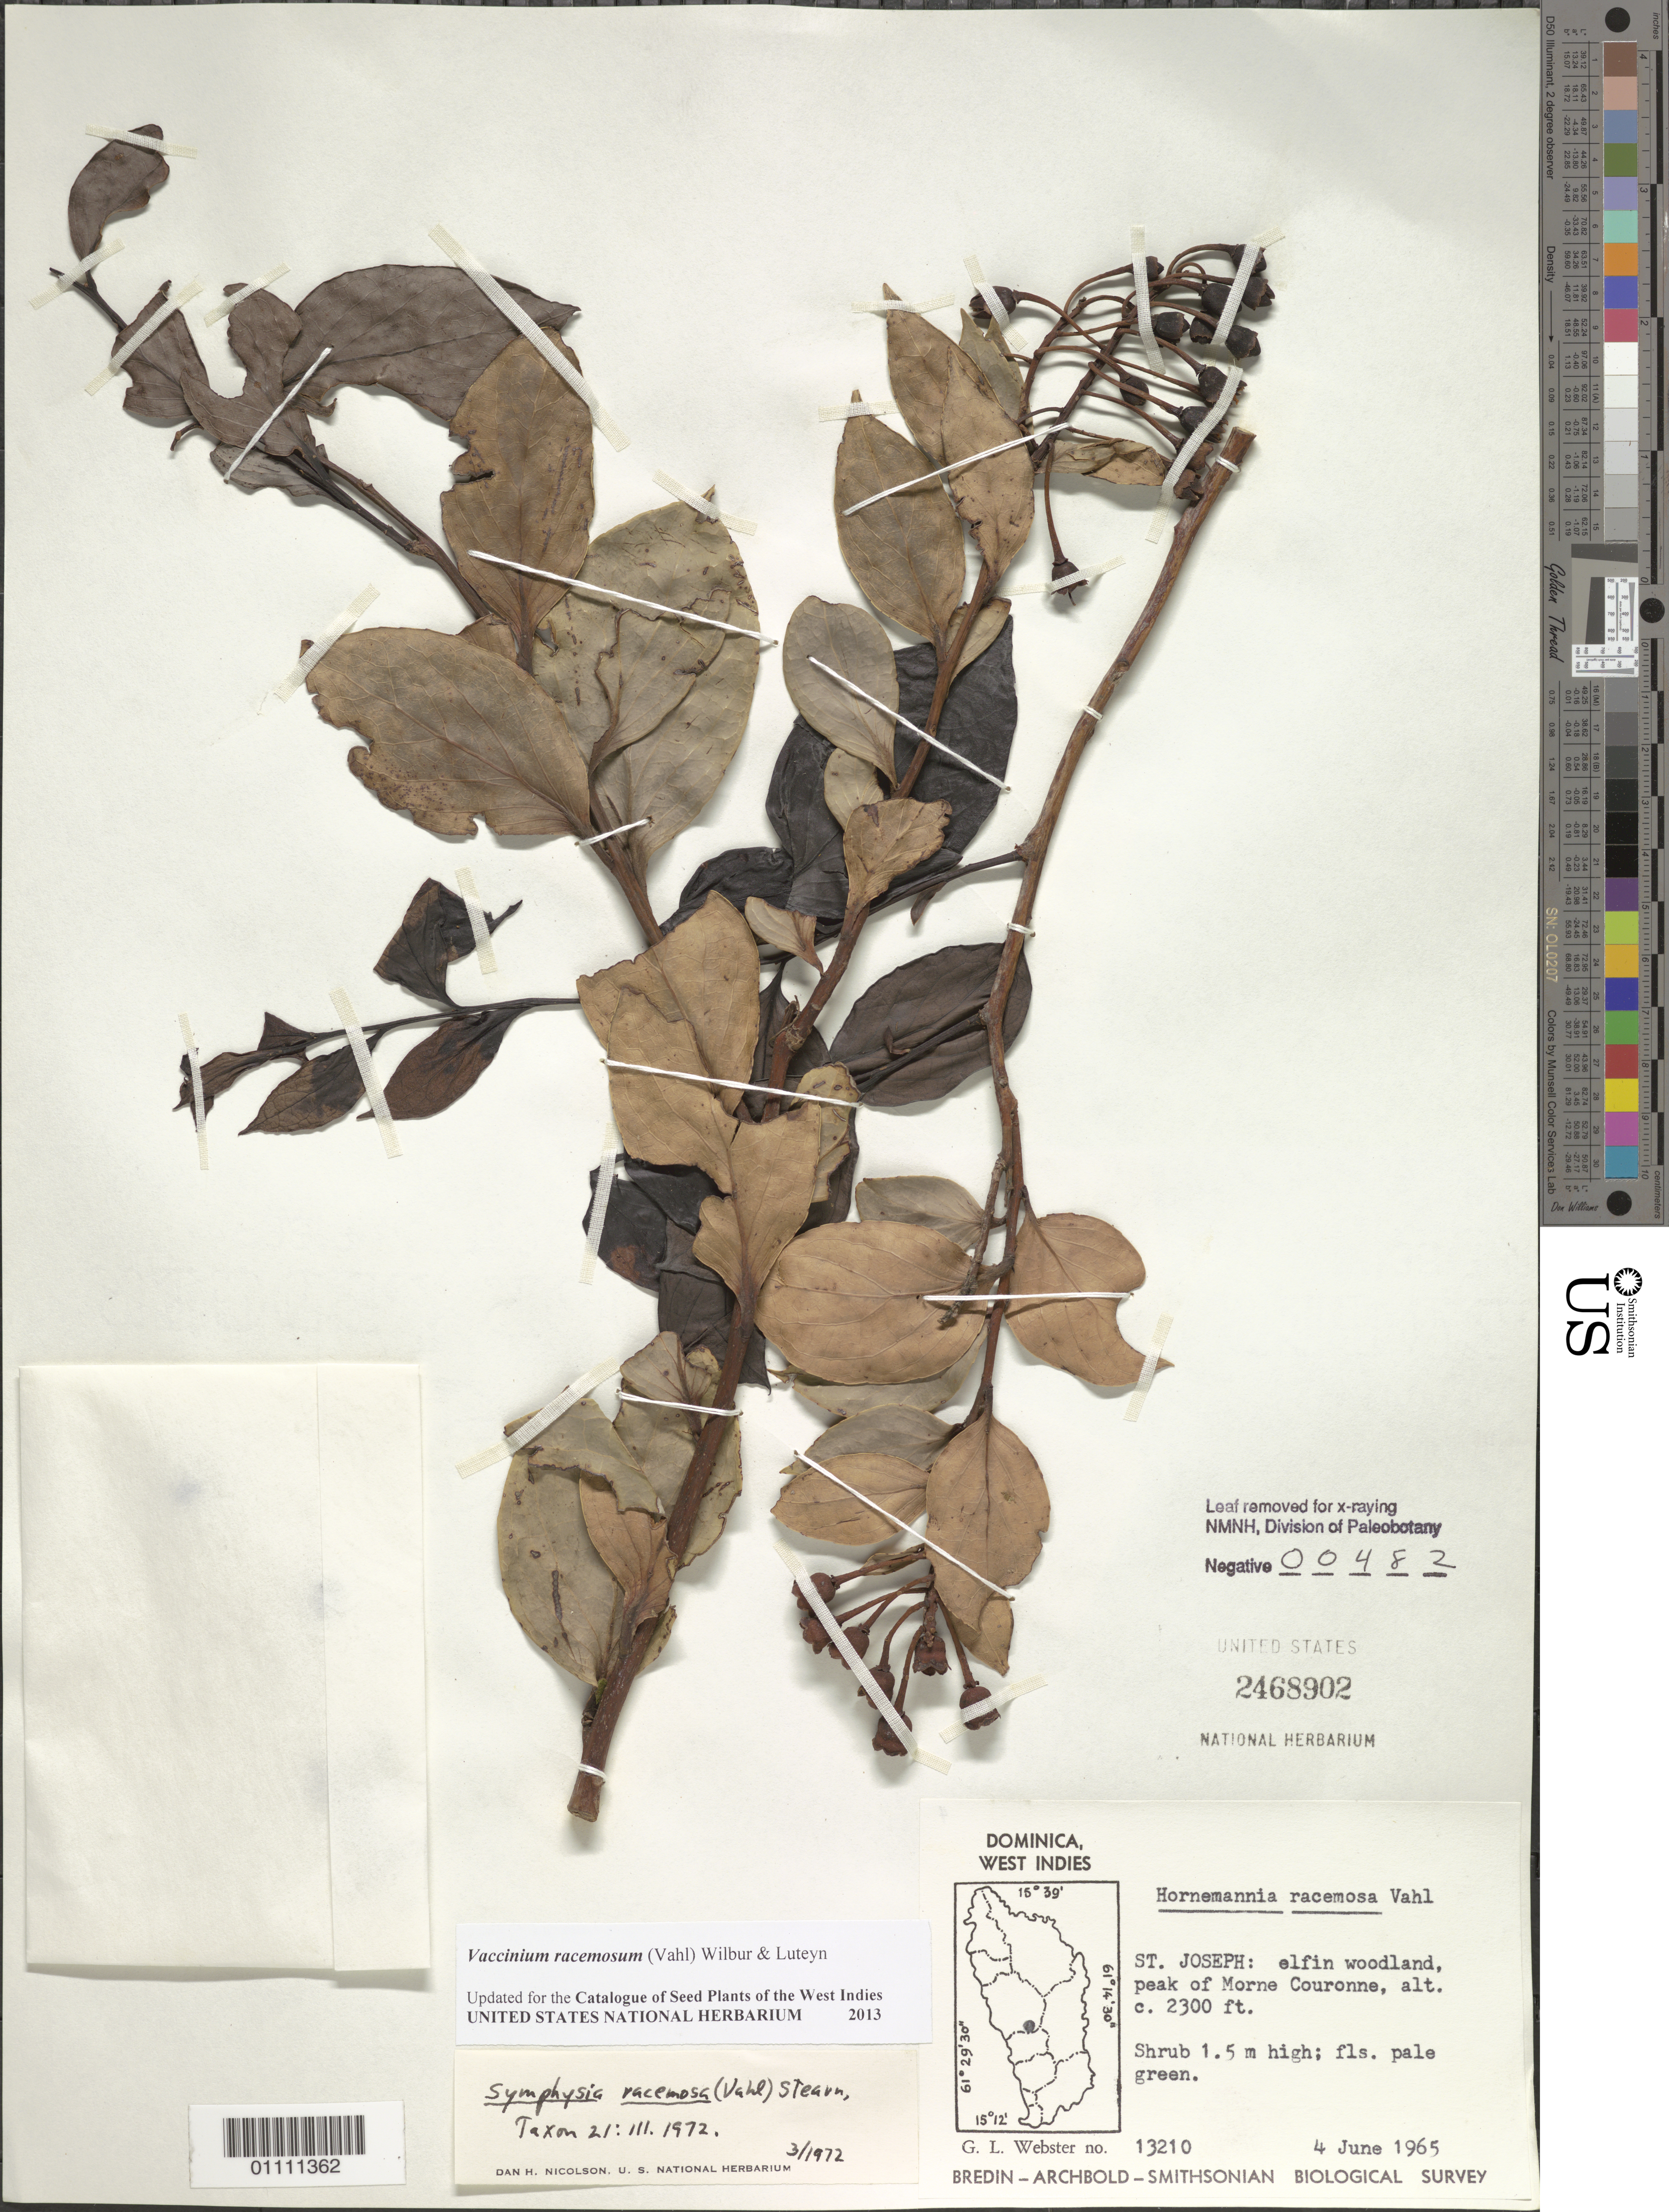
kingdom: Plantae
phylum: Tracheophyta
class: Magnoliopsida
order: Ericales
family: Ericaceae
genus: Vaccinium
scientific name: Vaccinium racemosum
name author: (Vahl) Wilbur & Luteyn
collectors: G. L. Webster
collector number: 13210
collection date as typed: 04 Jun 1965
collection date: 1965-06-04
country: Dominica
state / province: St. Joseph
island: Dominica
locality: Elfin woodland, peak of Morne Couronne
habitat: Elfin woodland, peak of morne.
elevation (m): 701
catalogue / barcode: US 2468902